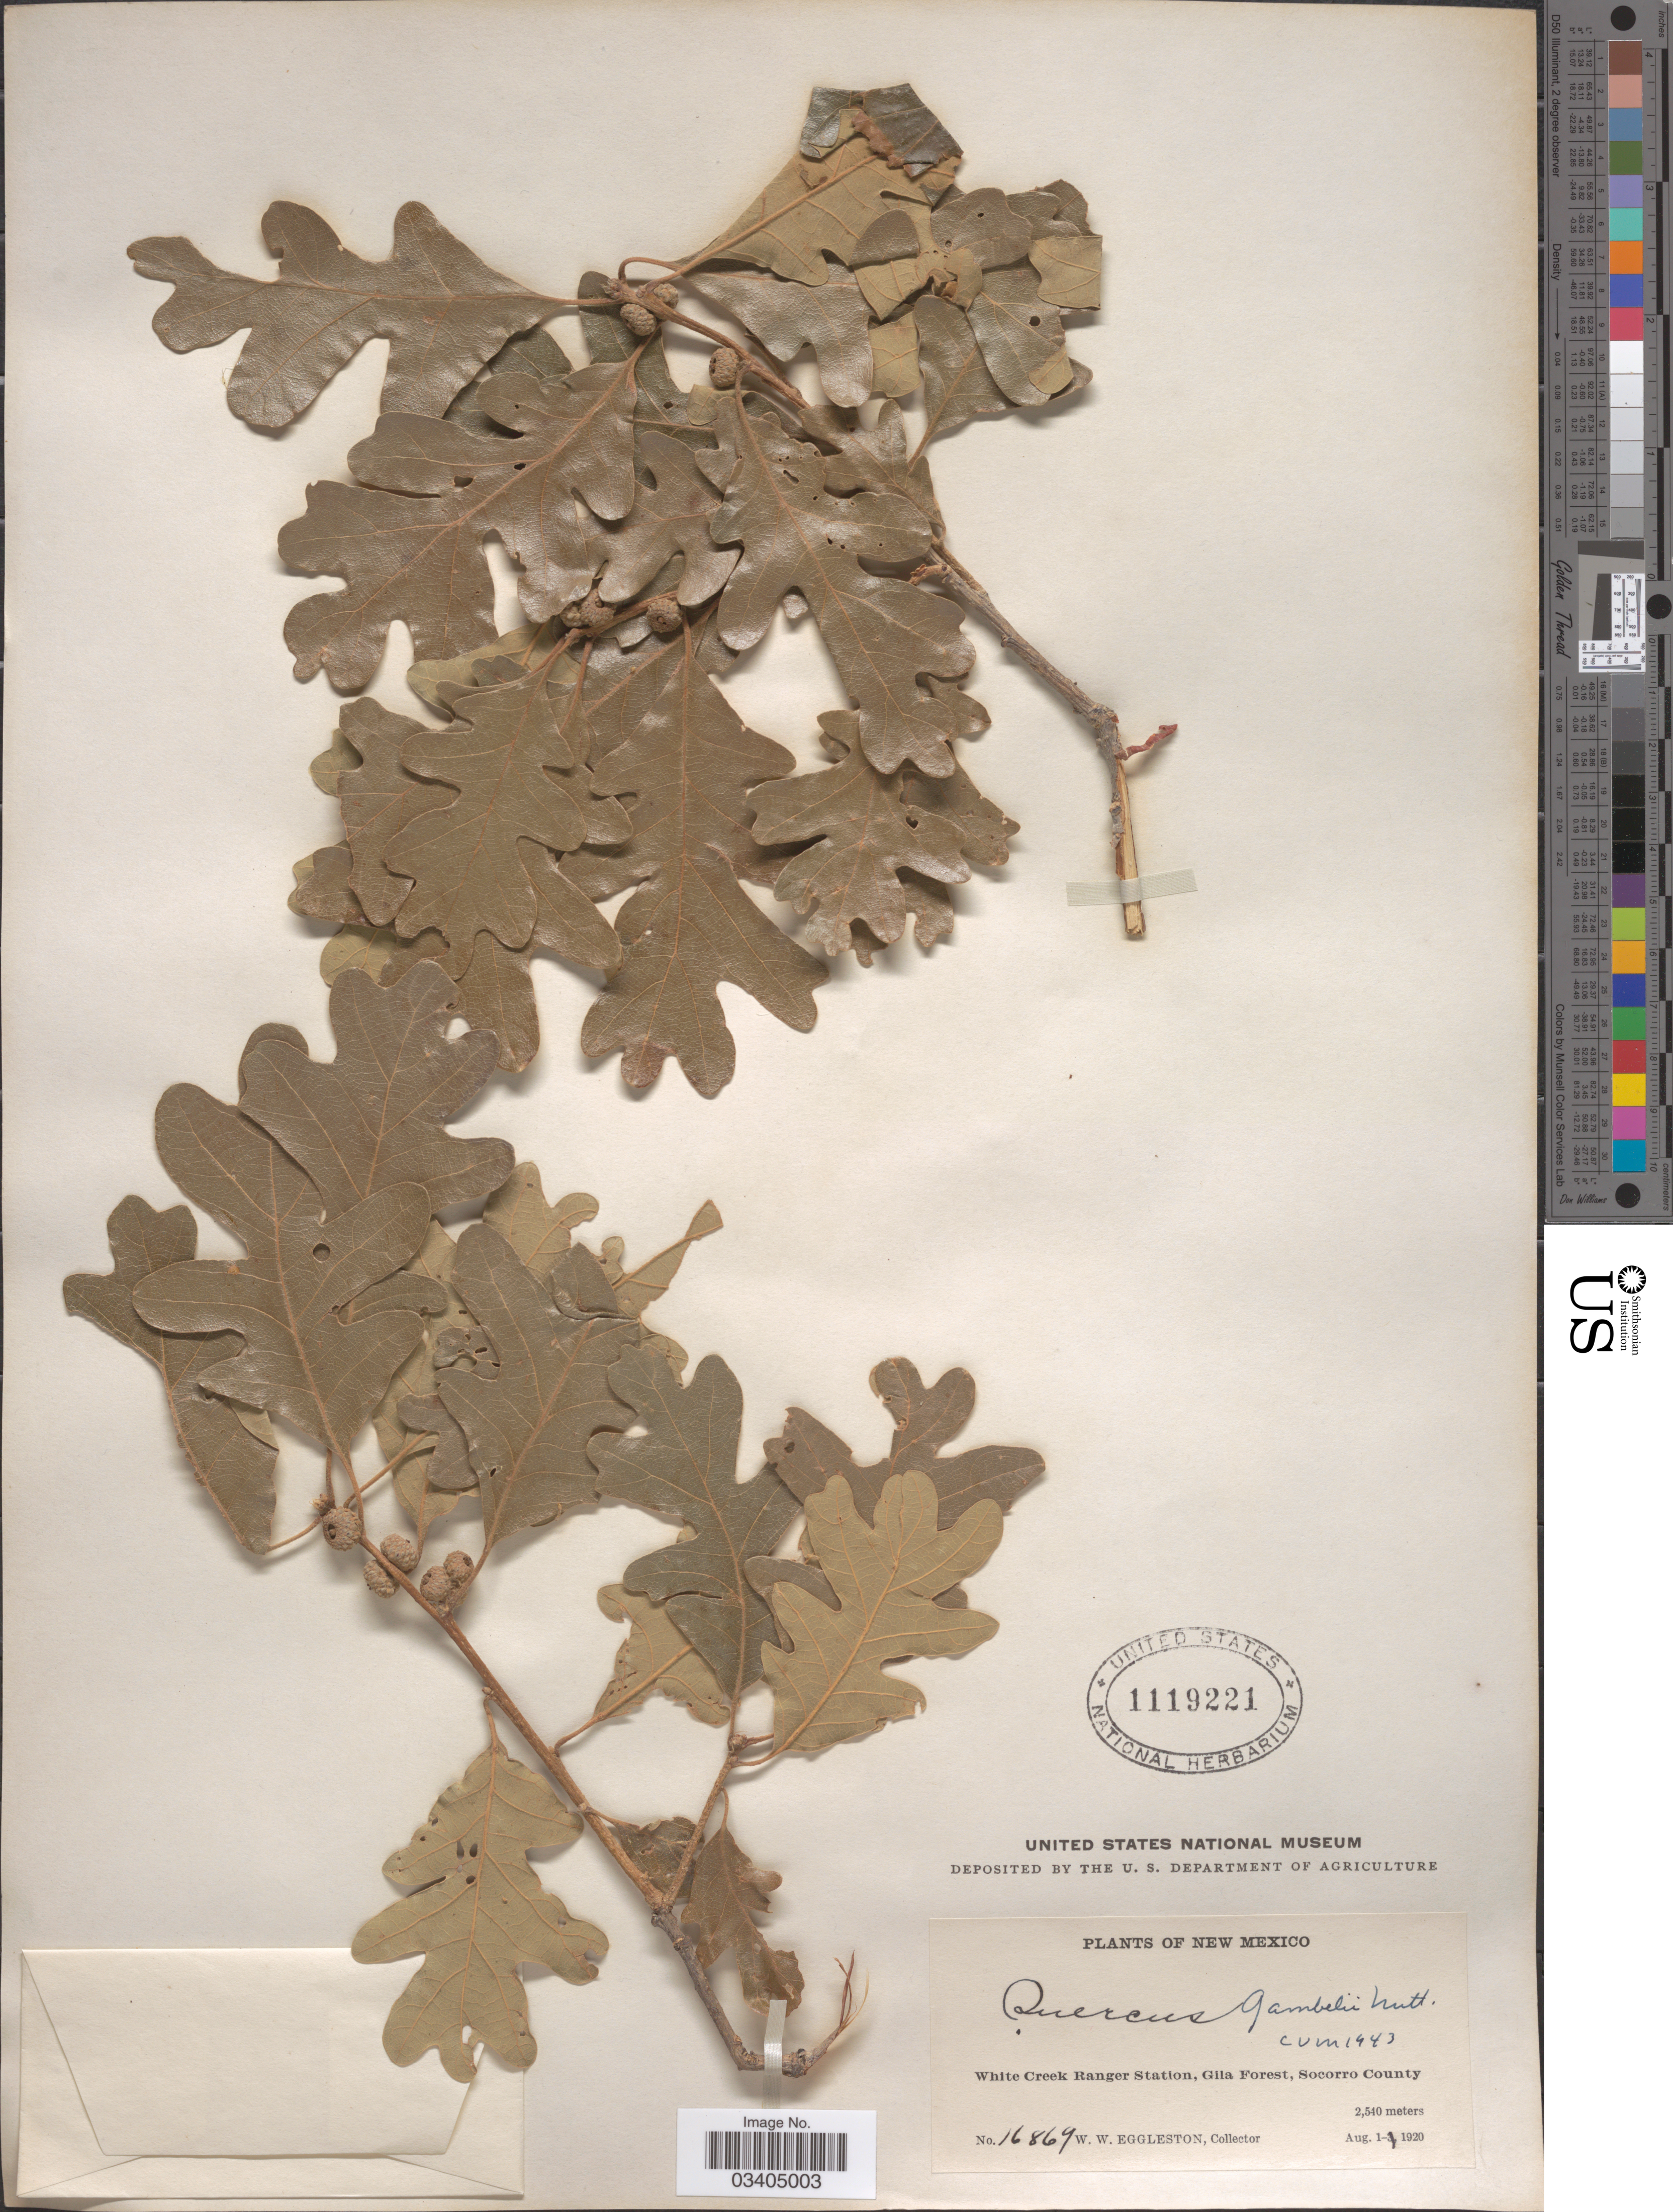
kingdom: Plantae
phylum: Tracheophyta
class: Magnoliopsida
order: Fagales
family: Fagaceae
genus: Quercus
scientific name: Quercus gambelii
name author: Nutt.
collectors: W. W. Eggleston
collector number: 16869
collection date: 1920-08-01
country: United States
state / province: New Mexico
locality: White Creek Ranger Station, Gila Forest, Socorro County.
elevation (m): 2540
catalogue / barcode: US 1119221